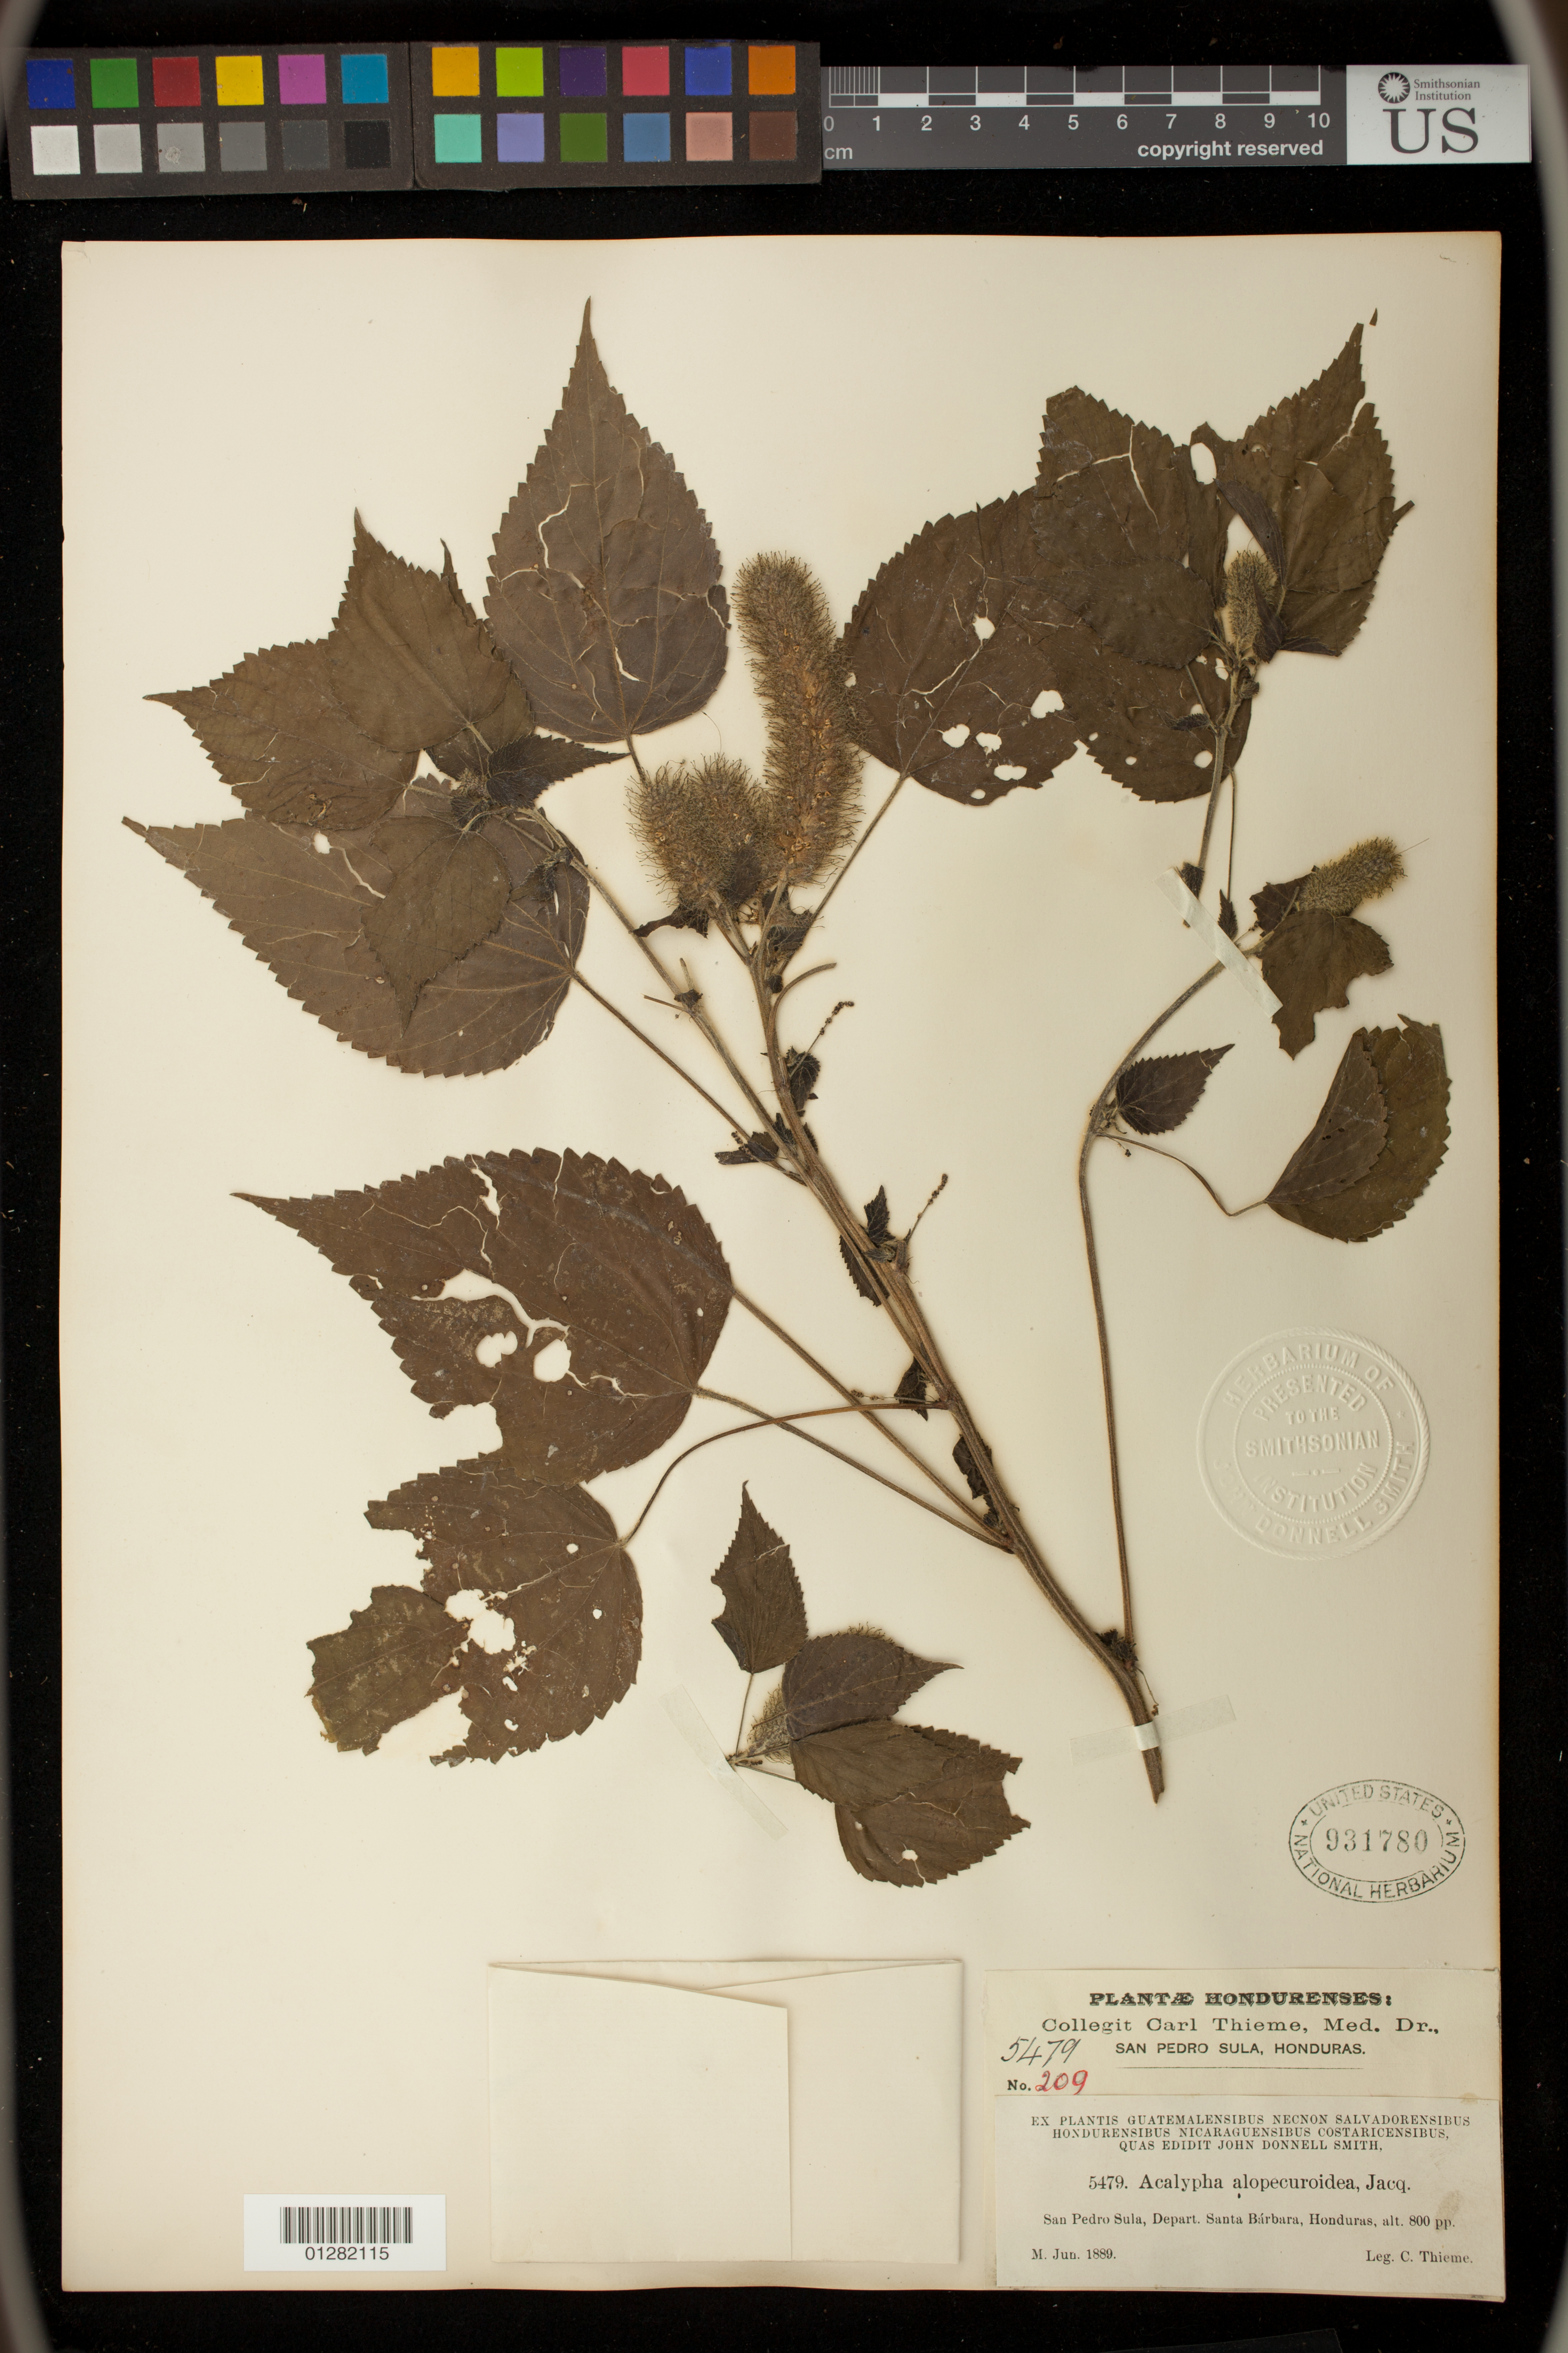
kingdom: Plantae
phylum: Tracheophyta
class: Magnoliopsida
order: Malpighiales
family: Euphorbiaceae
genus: Acalypha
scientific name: Acalypha arvensis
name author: Poepp.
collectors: C. Thieme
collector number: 5479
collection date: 1889-06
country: Honduras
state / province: Santa Bárbara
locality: San Pedro Sula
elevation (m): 244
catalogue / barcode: US 931780